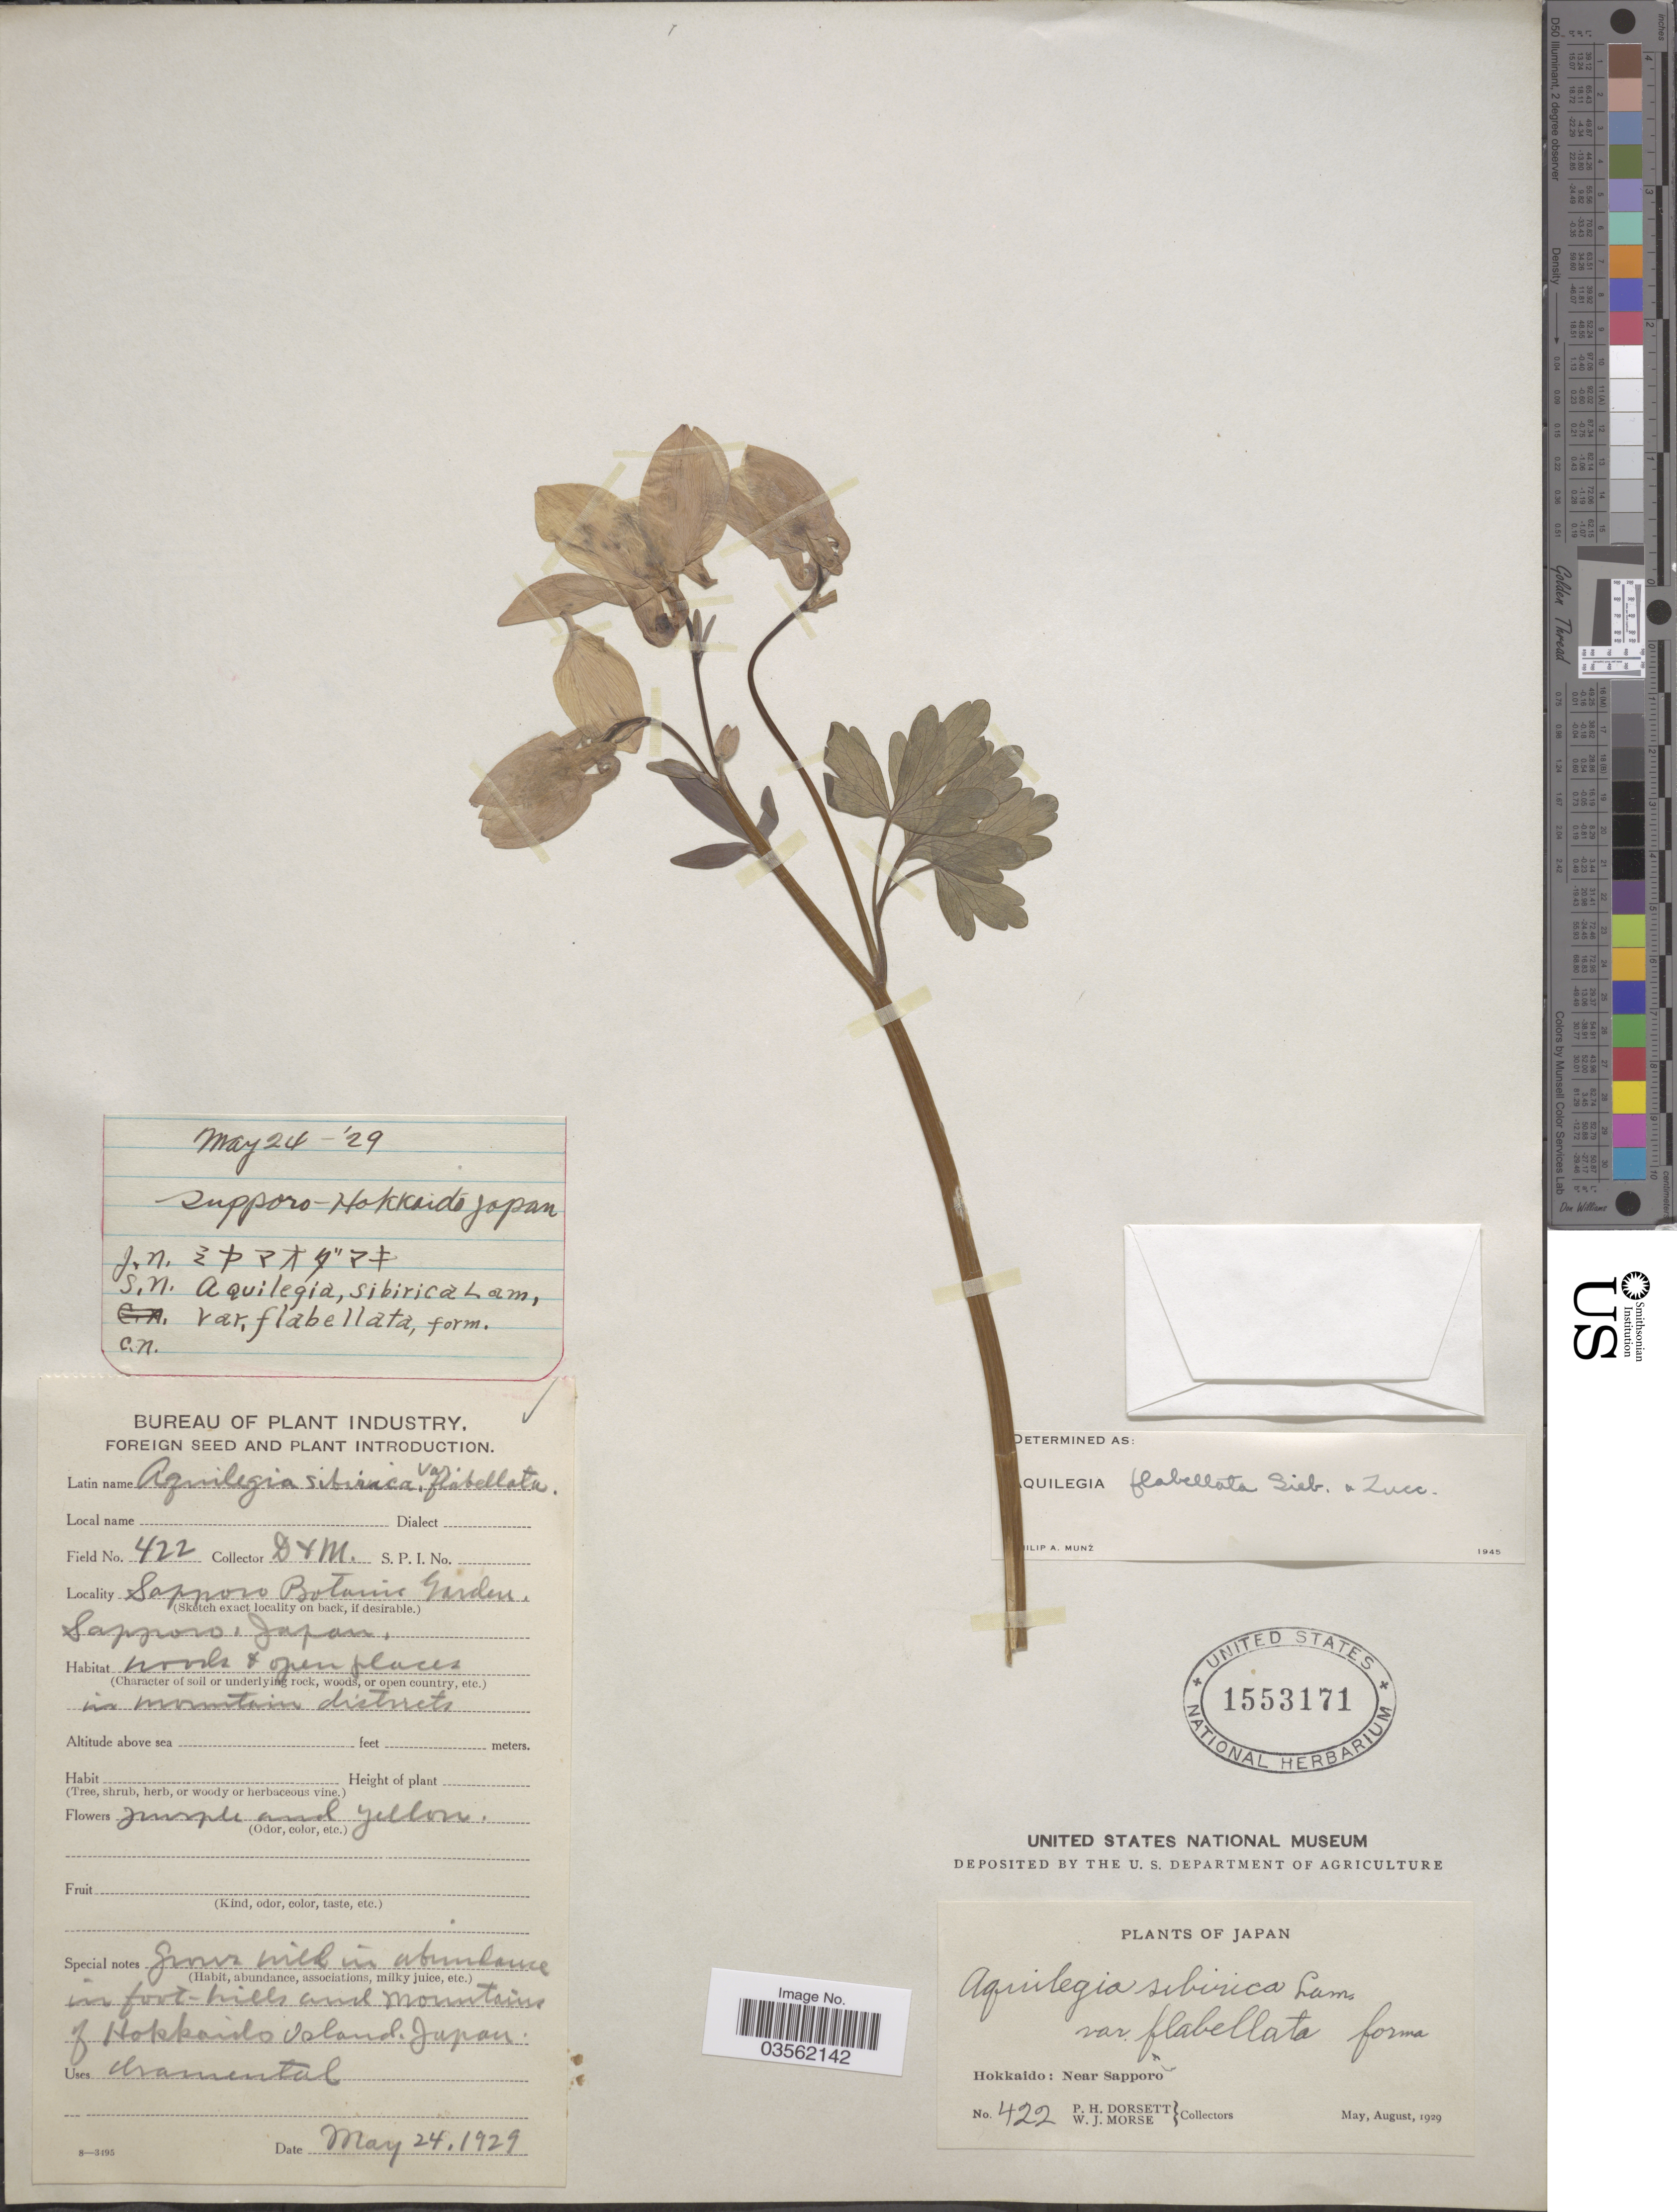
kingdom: Plantae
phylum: Tracheophyta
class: Magnoliopsida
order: Ranunculales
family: Ranunculaceae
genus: Aquilegia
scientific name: Aquilegia flabellata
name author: Siebold & Zucc.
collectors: P. H. Dorsett & W. J. Morse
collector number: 422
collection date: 1929-05/1929-08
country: Japan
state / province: Hokkaidō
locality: Sapporo Botanic Garden. Near Sapporo. In foot-hills and mountains of Hokkaido Island.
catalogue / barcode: US 1553171